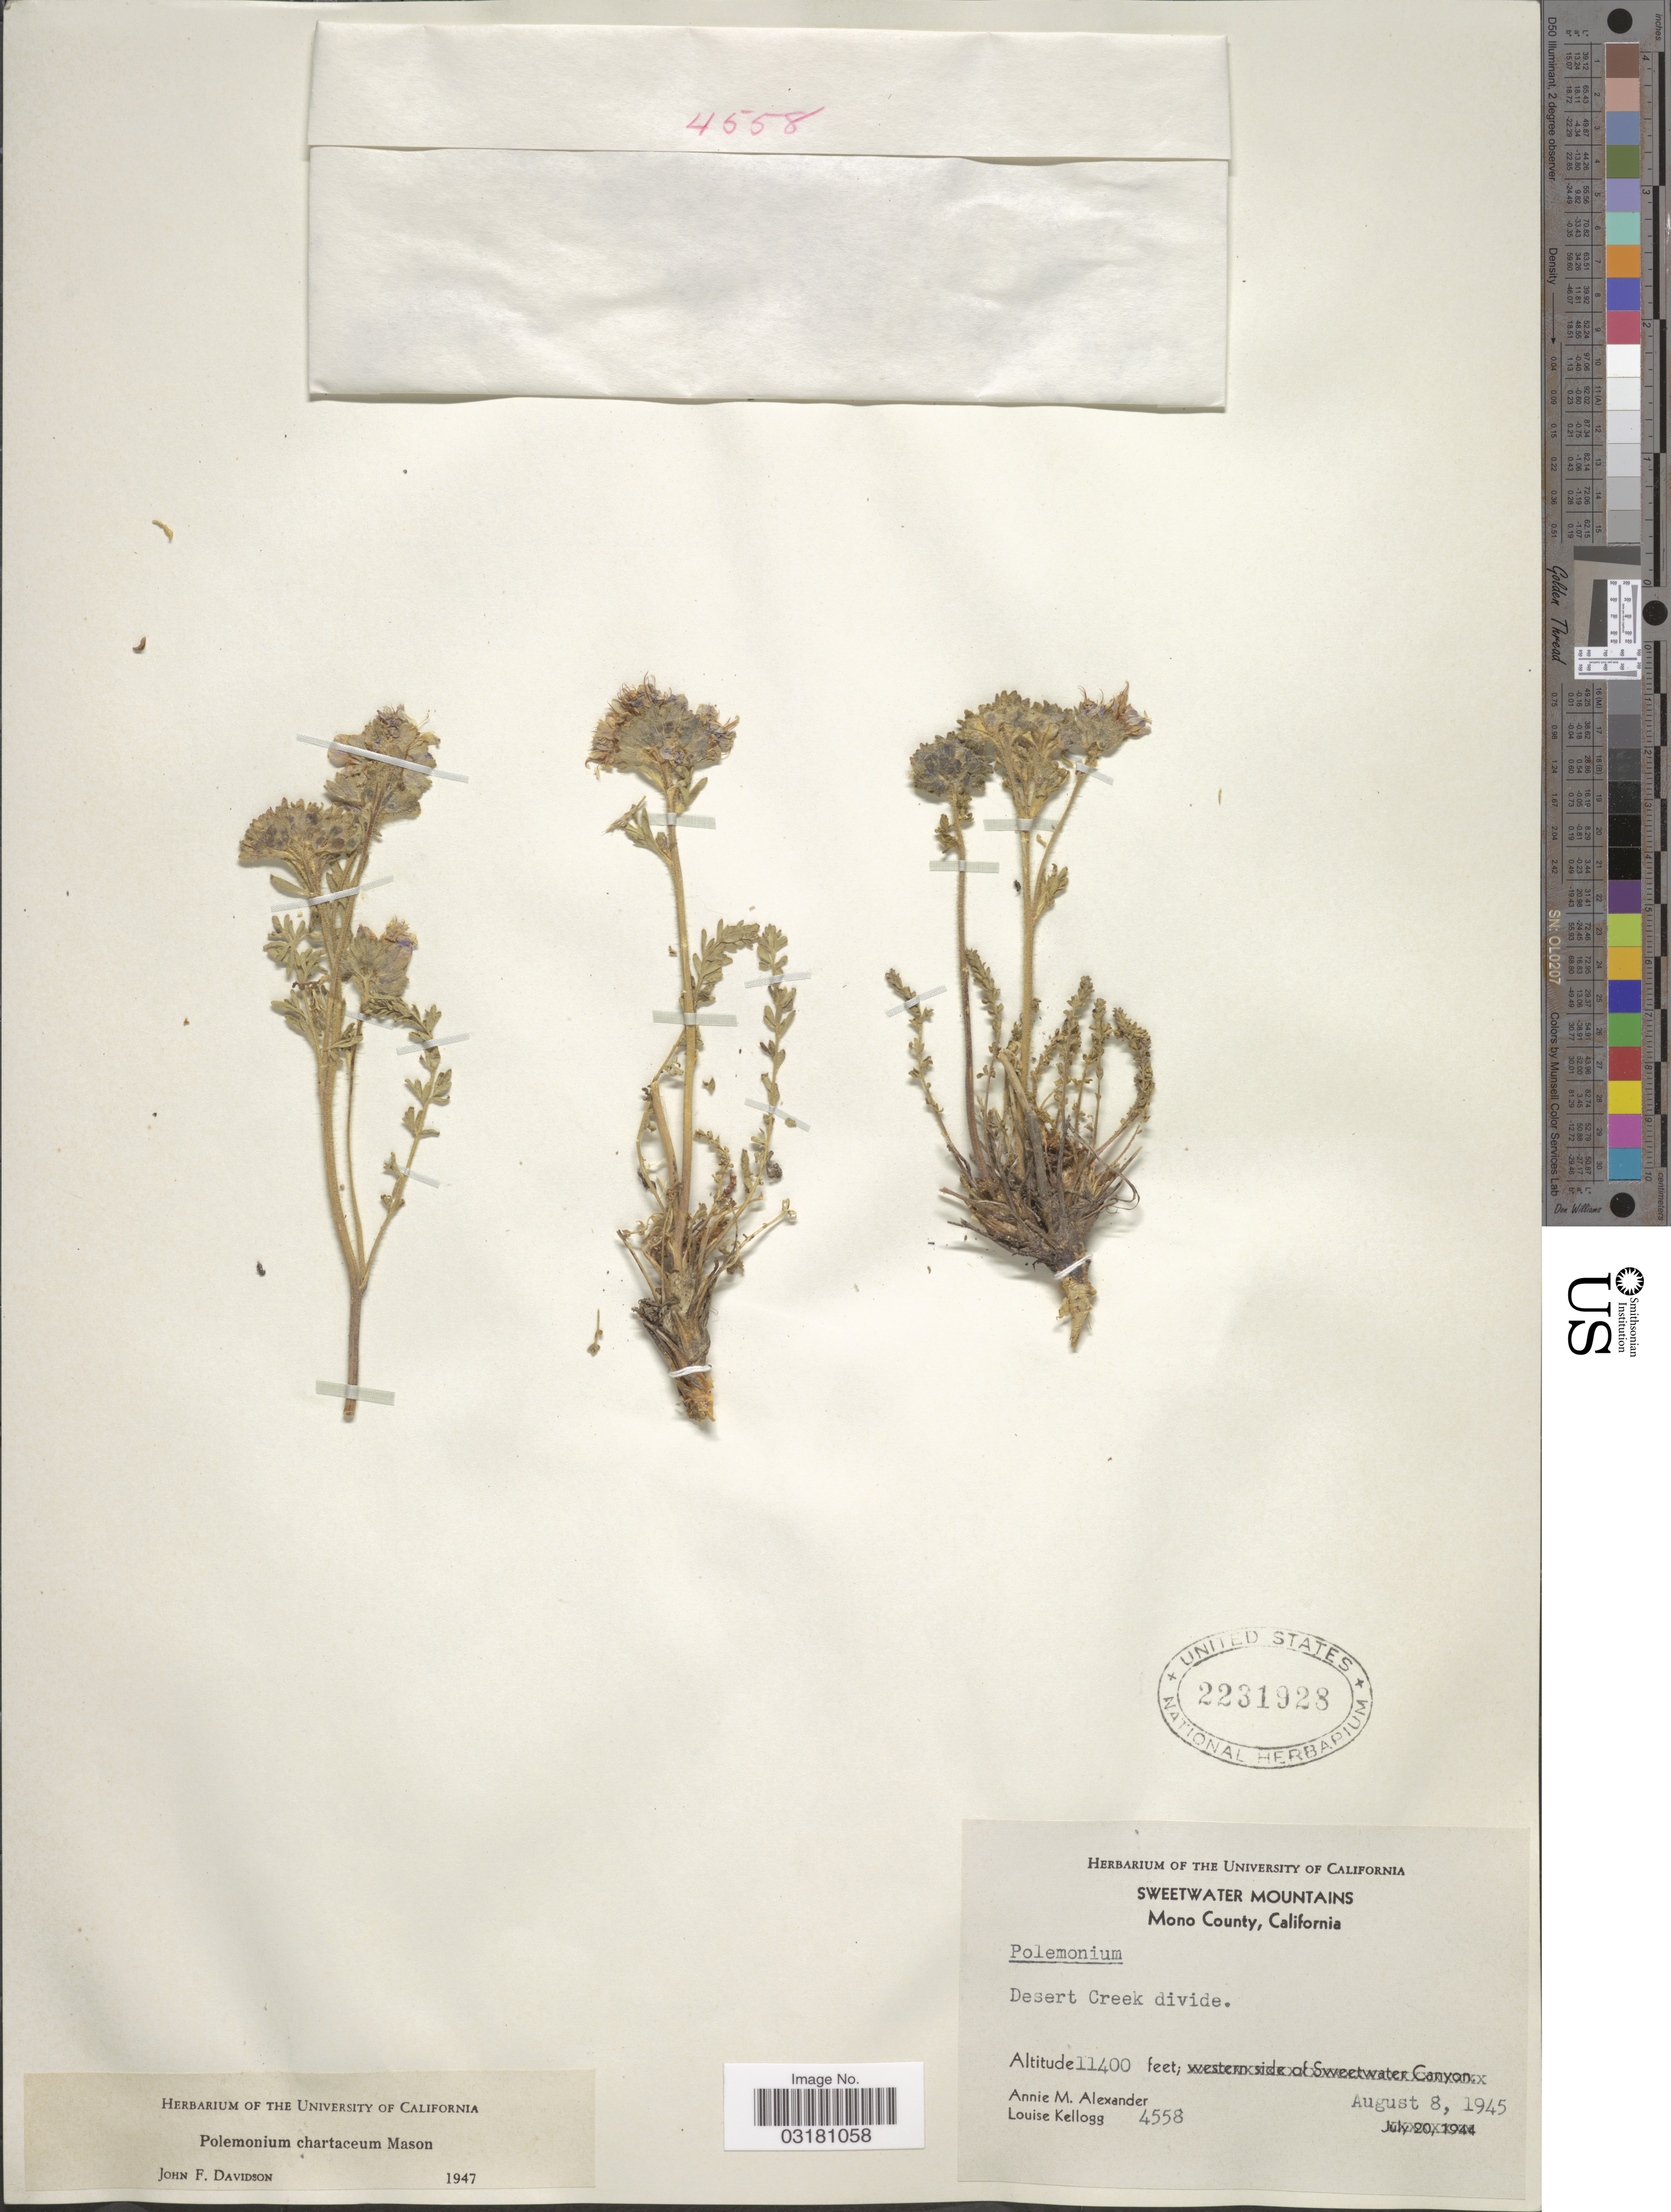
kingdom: Plantae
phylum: Tracheophyta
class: Magnoliopsida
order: Ericales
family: Polemoniaceae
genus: Polemonium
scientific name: Polemonium chartaceum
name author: H. Mason ex Jeps.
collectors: A. M. Alexander & L. Kellogg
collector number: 4558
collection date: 1945-08-08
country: United States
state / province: California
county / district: Mono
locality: Sweetwater Mountains. Mono County. Desert Creek divide.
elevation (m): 3475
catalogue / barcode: US 2231928